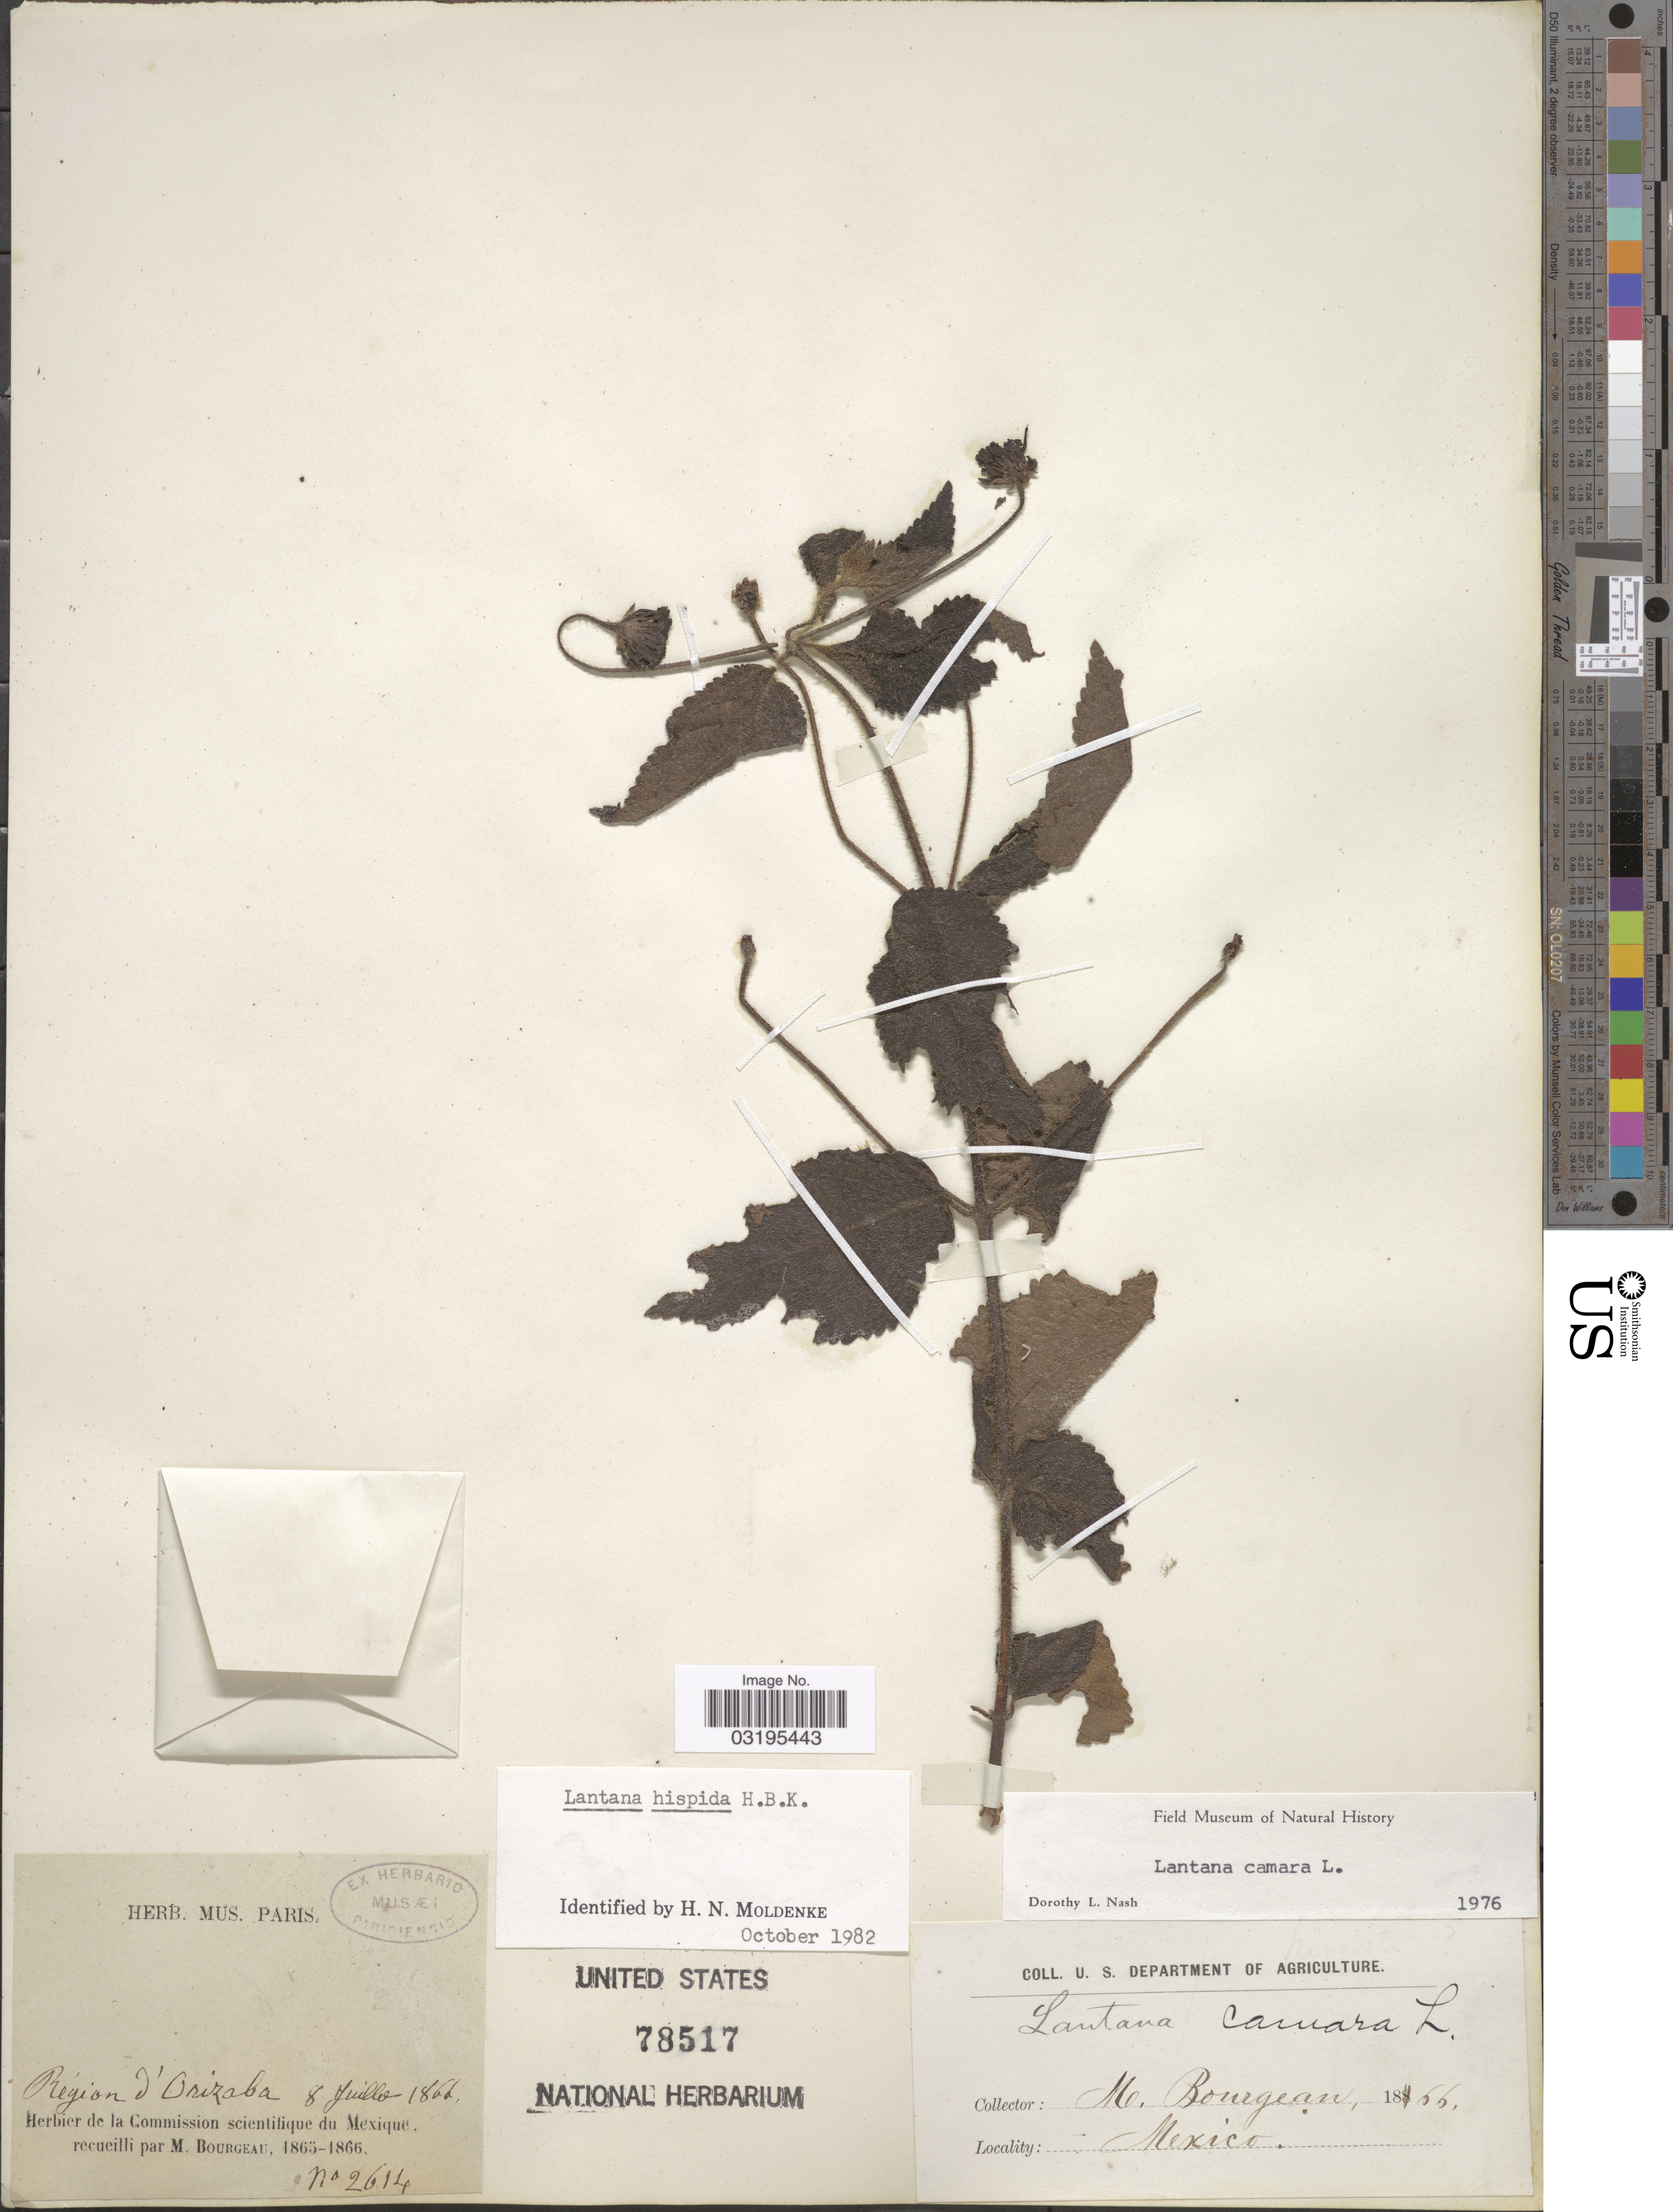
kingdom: Plantae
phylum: Tracheophyta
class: Magnoliopsida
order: Lamiales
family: Verbenaceae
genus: Lantana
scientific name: Lantana hispida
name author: Kunth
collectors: M. Bourgeau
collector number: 2614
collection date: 1866-07-08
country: Mexico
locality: Région d'Orizaba.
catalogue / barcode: US 78517